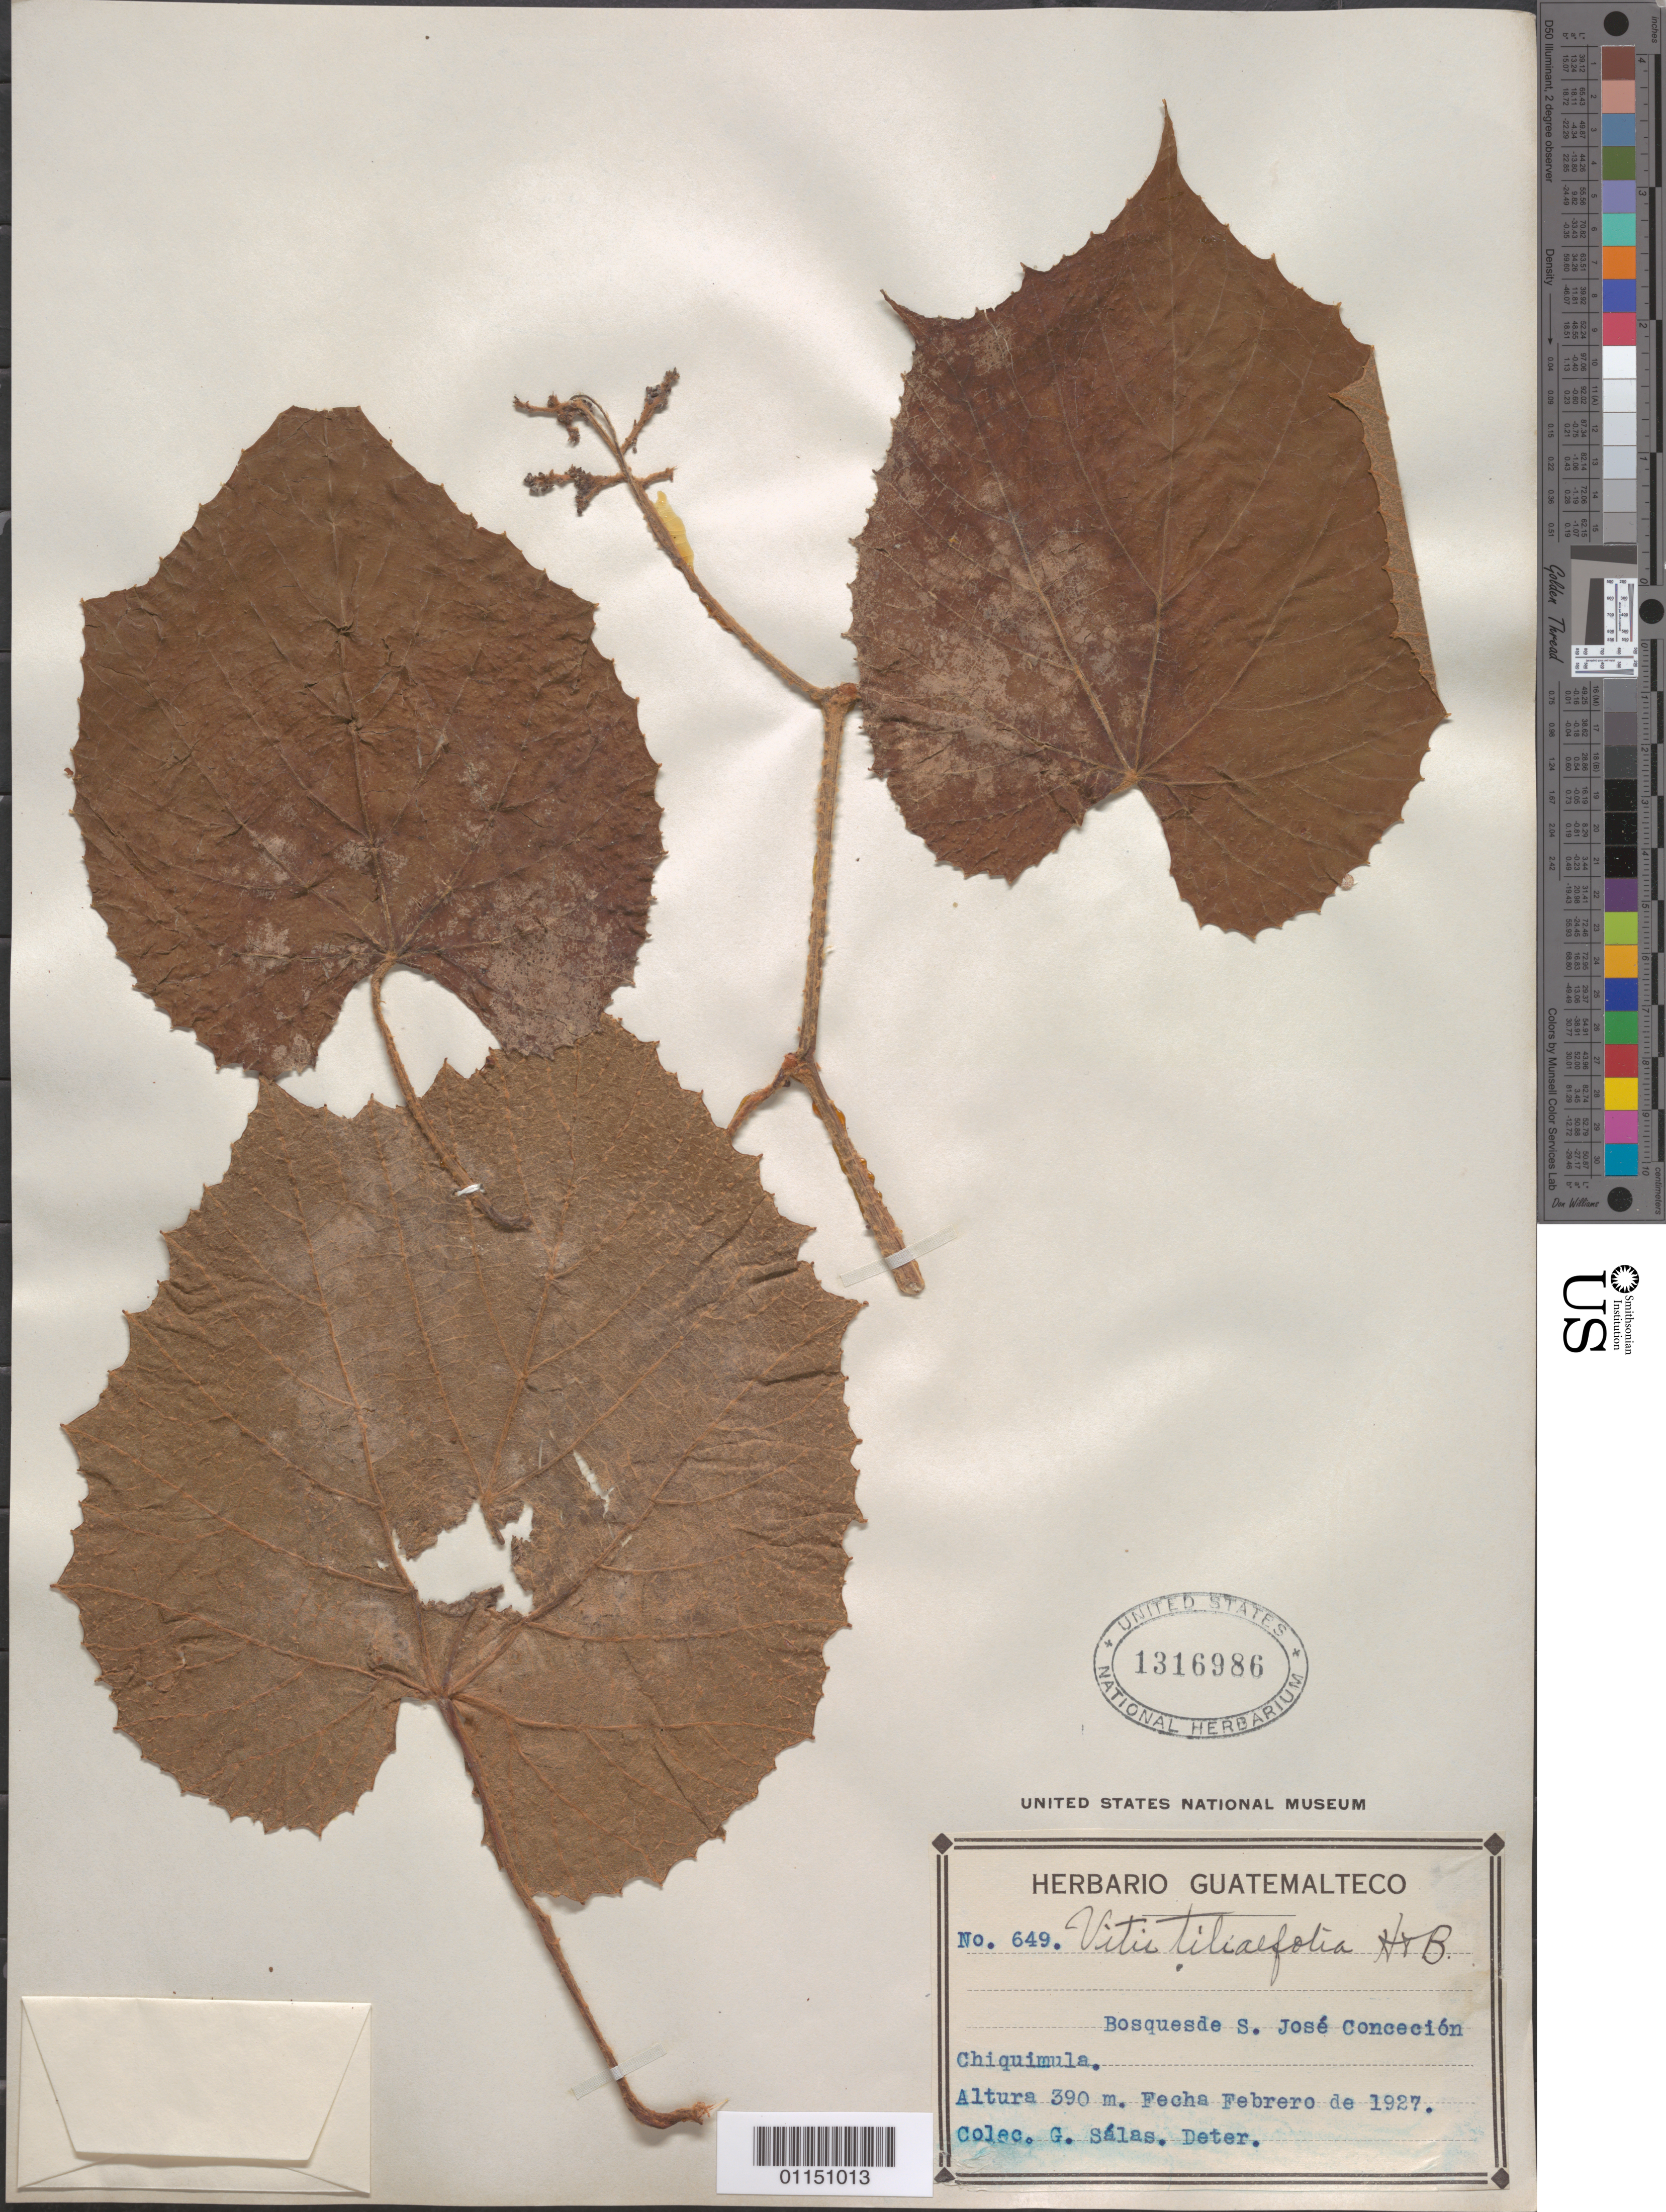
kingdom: Plantae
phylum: Tracheophyta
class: Magnoliopsida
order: Vitales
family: Vitaceae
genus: Vitis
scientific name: Vitis tiliaefolia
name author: Willd.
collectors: G. Salas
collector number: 649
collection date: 1927-02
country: Guatemala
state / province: Chiquimula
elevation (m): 390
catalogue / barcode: US 1316986